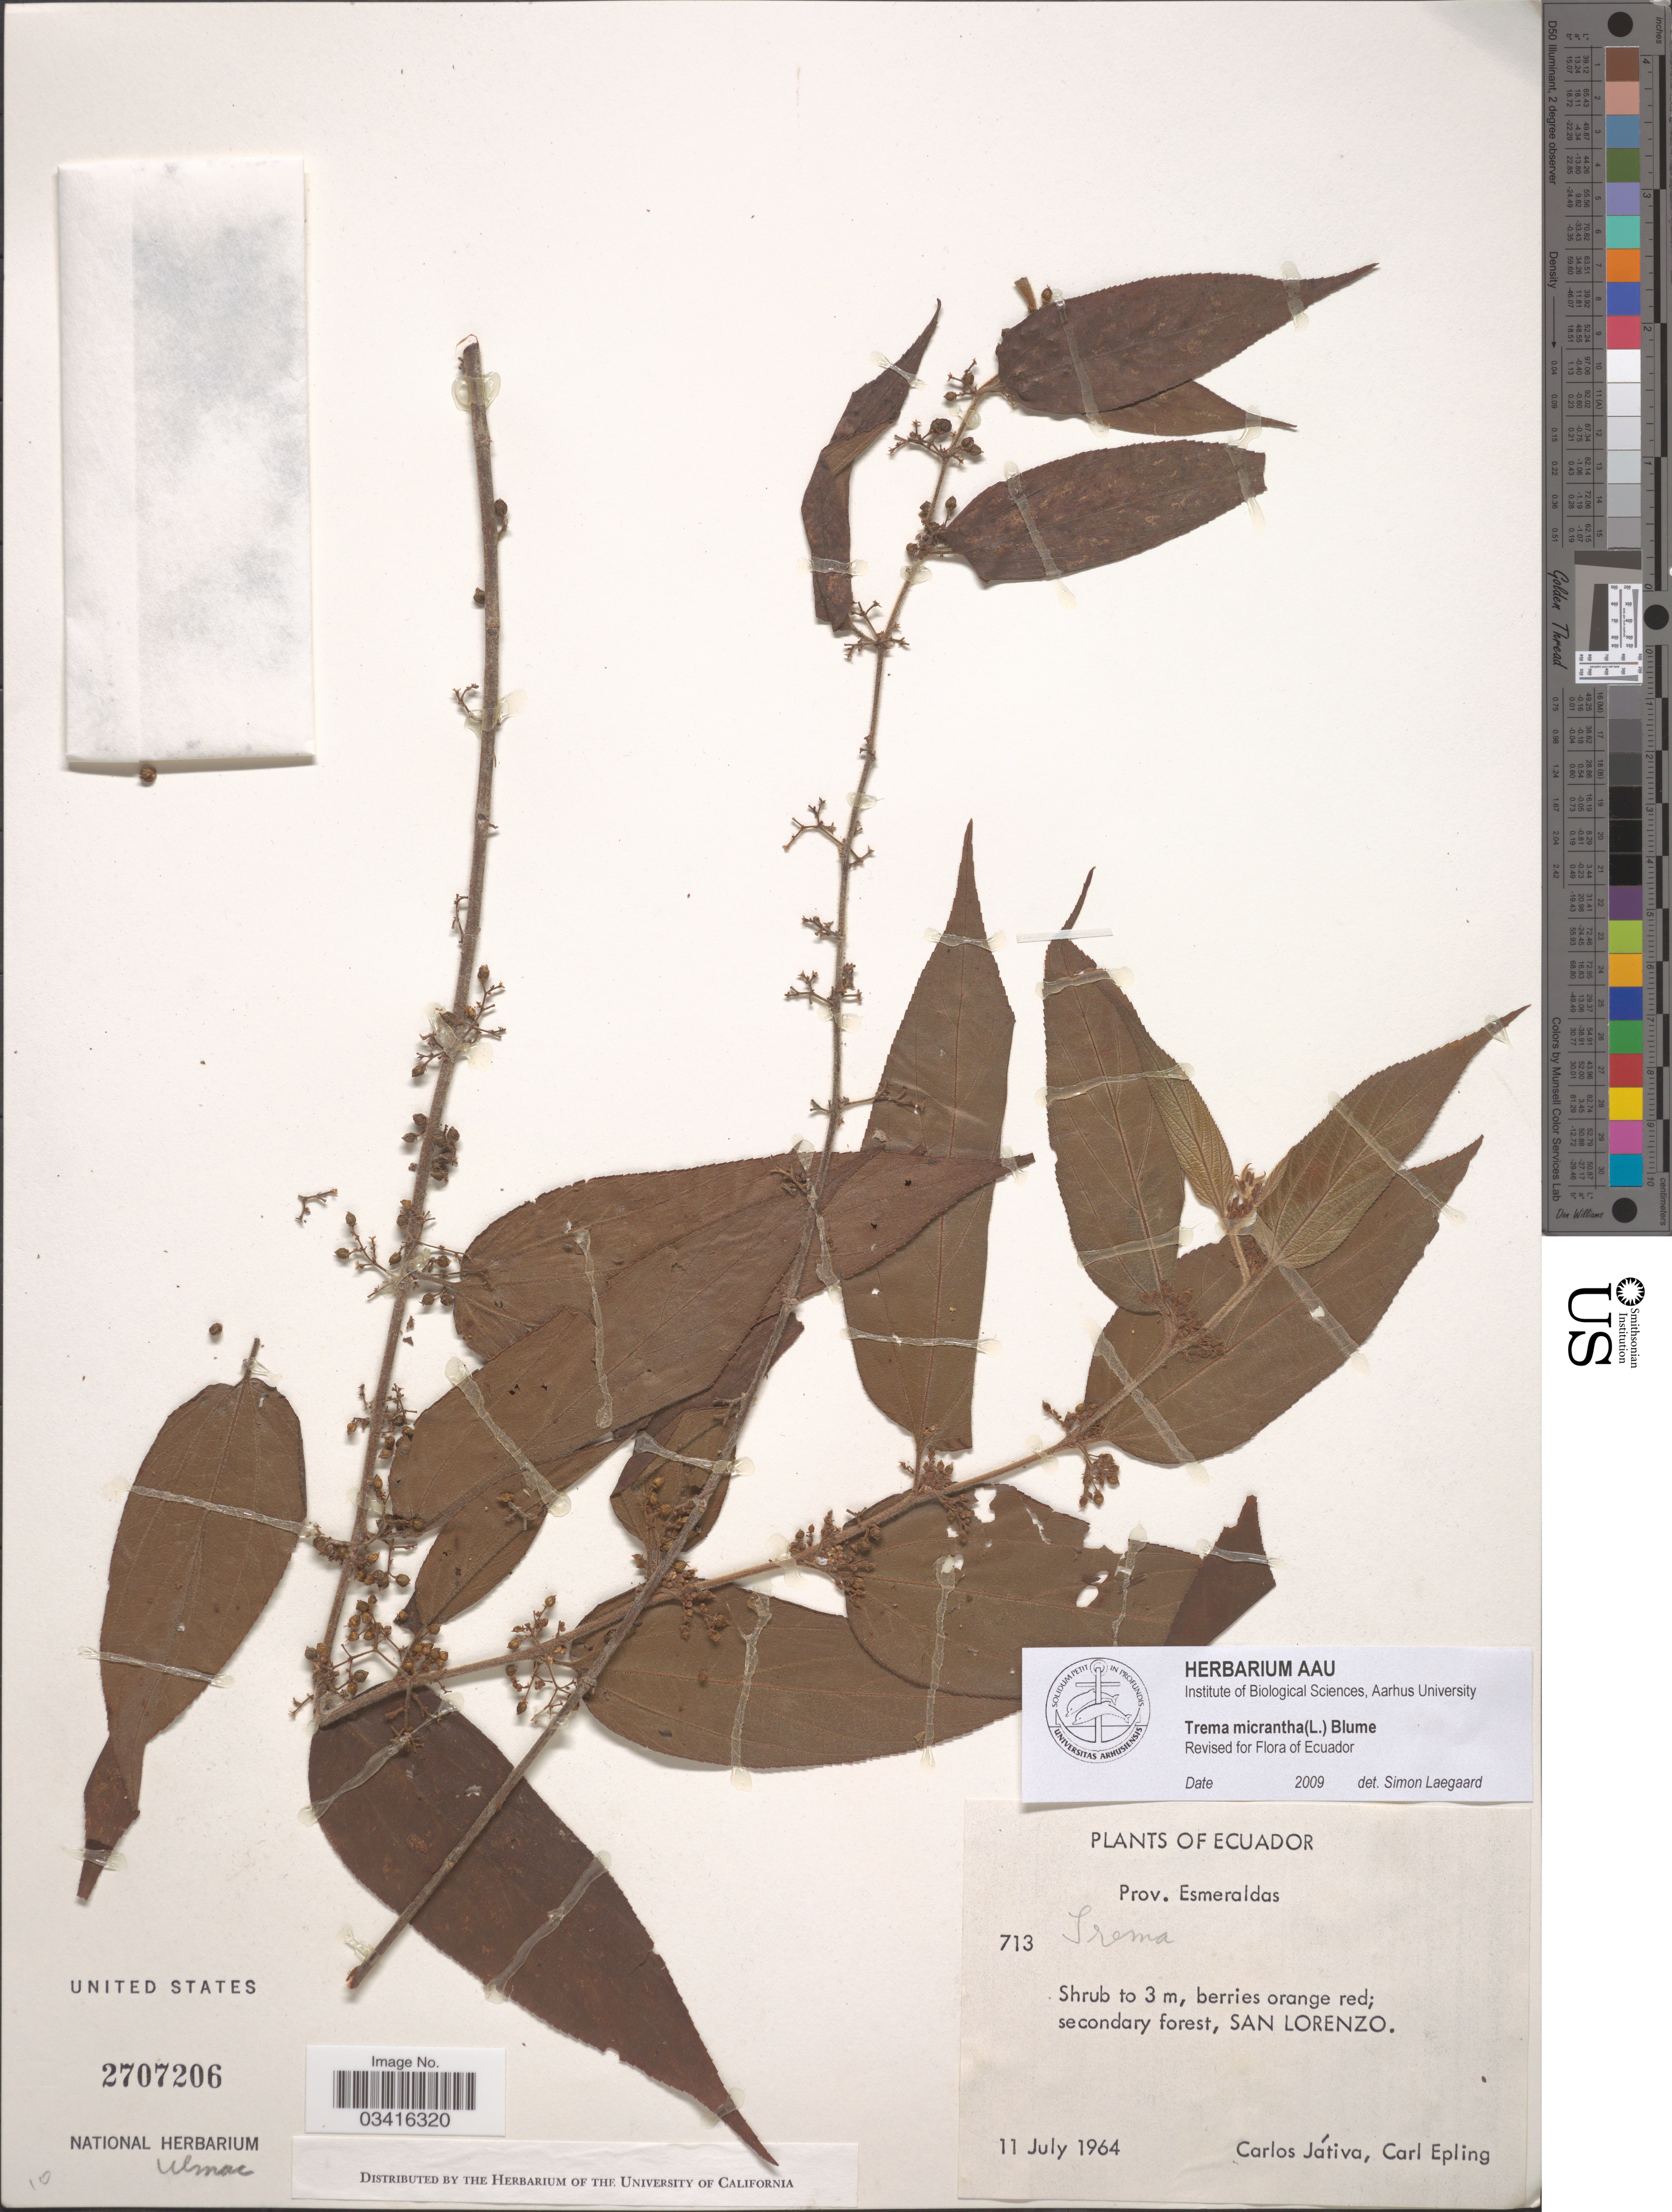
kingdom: Plantae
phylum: Tracheophyta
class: Magnoliopsida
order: Rosales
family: Cannabaceae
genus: Trema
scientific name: Trema micranthum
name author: (L.) Blume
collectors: C. D. Játiva & C. C. Epling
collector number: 713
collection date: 1964-07-11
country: Ecuador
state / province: Esmeraldas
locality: San Lorenzo.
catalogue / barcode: US 2707206